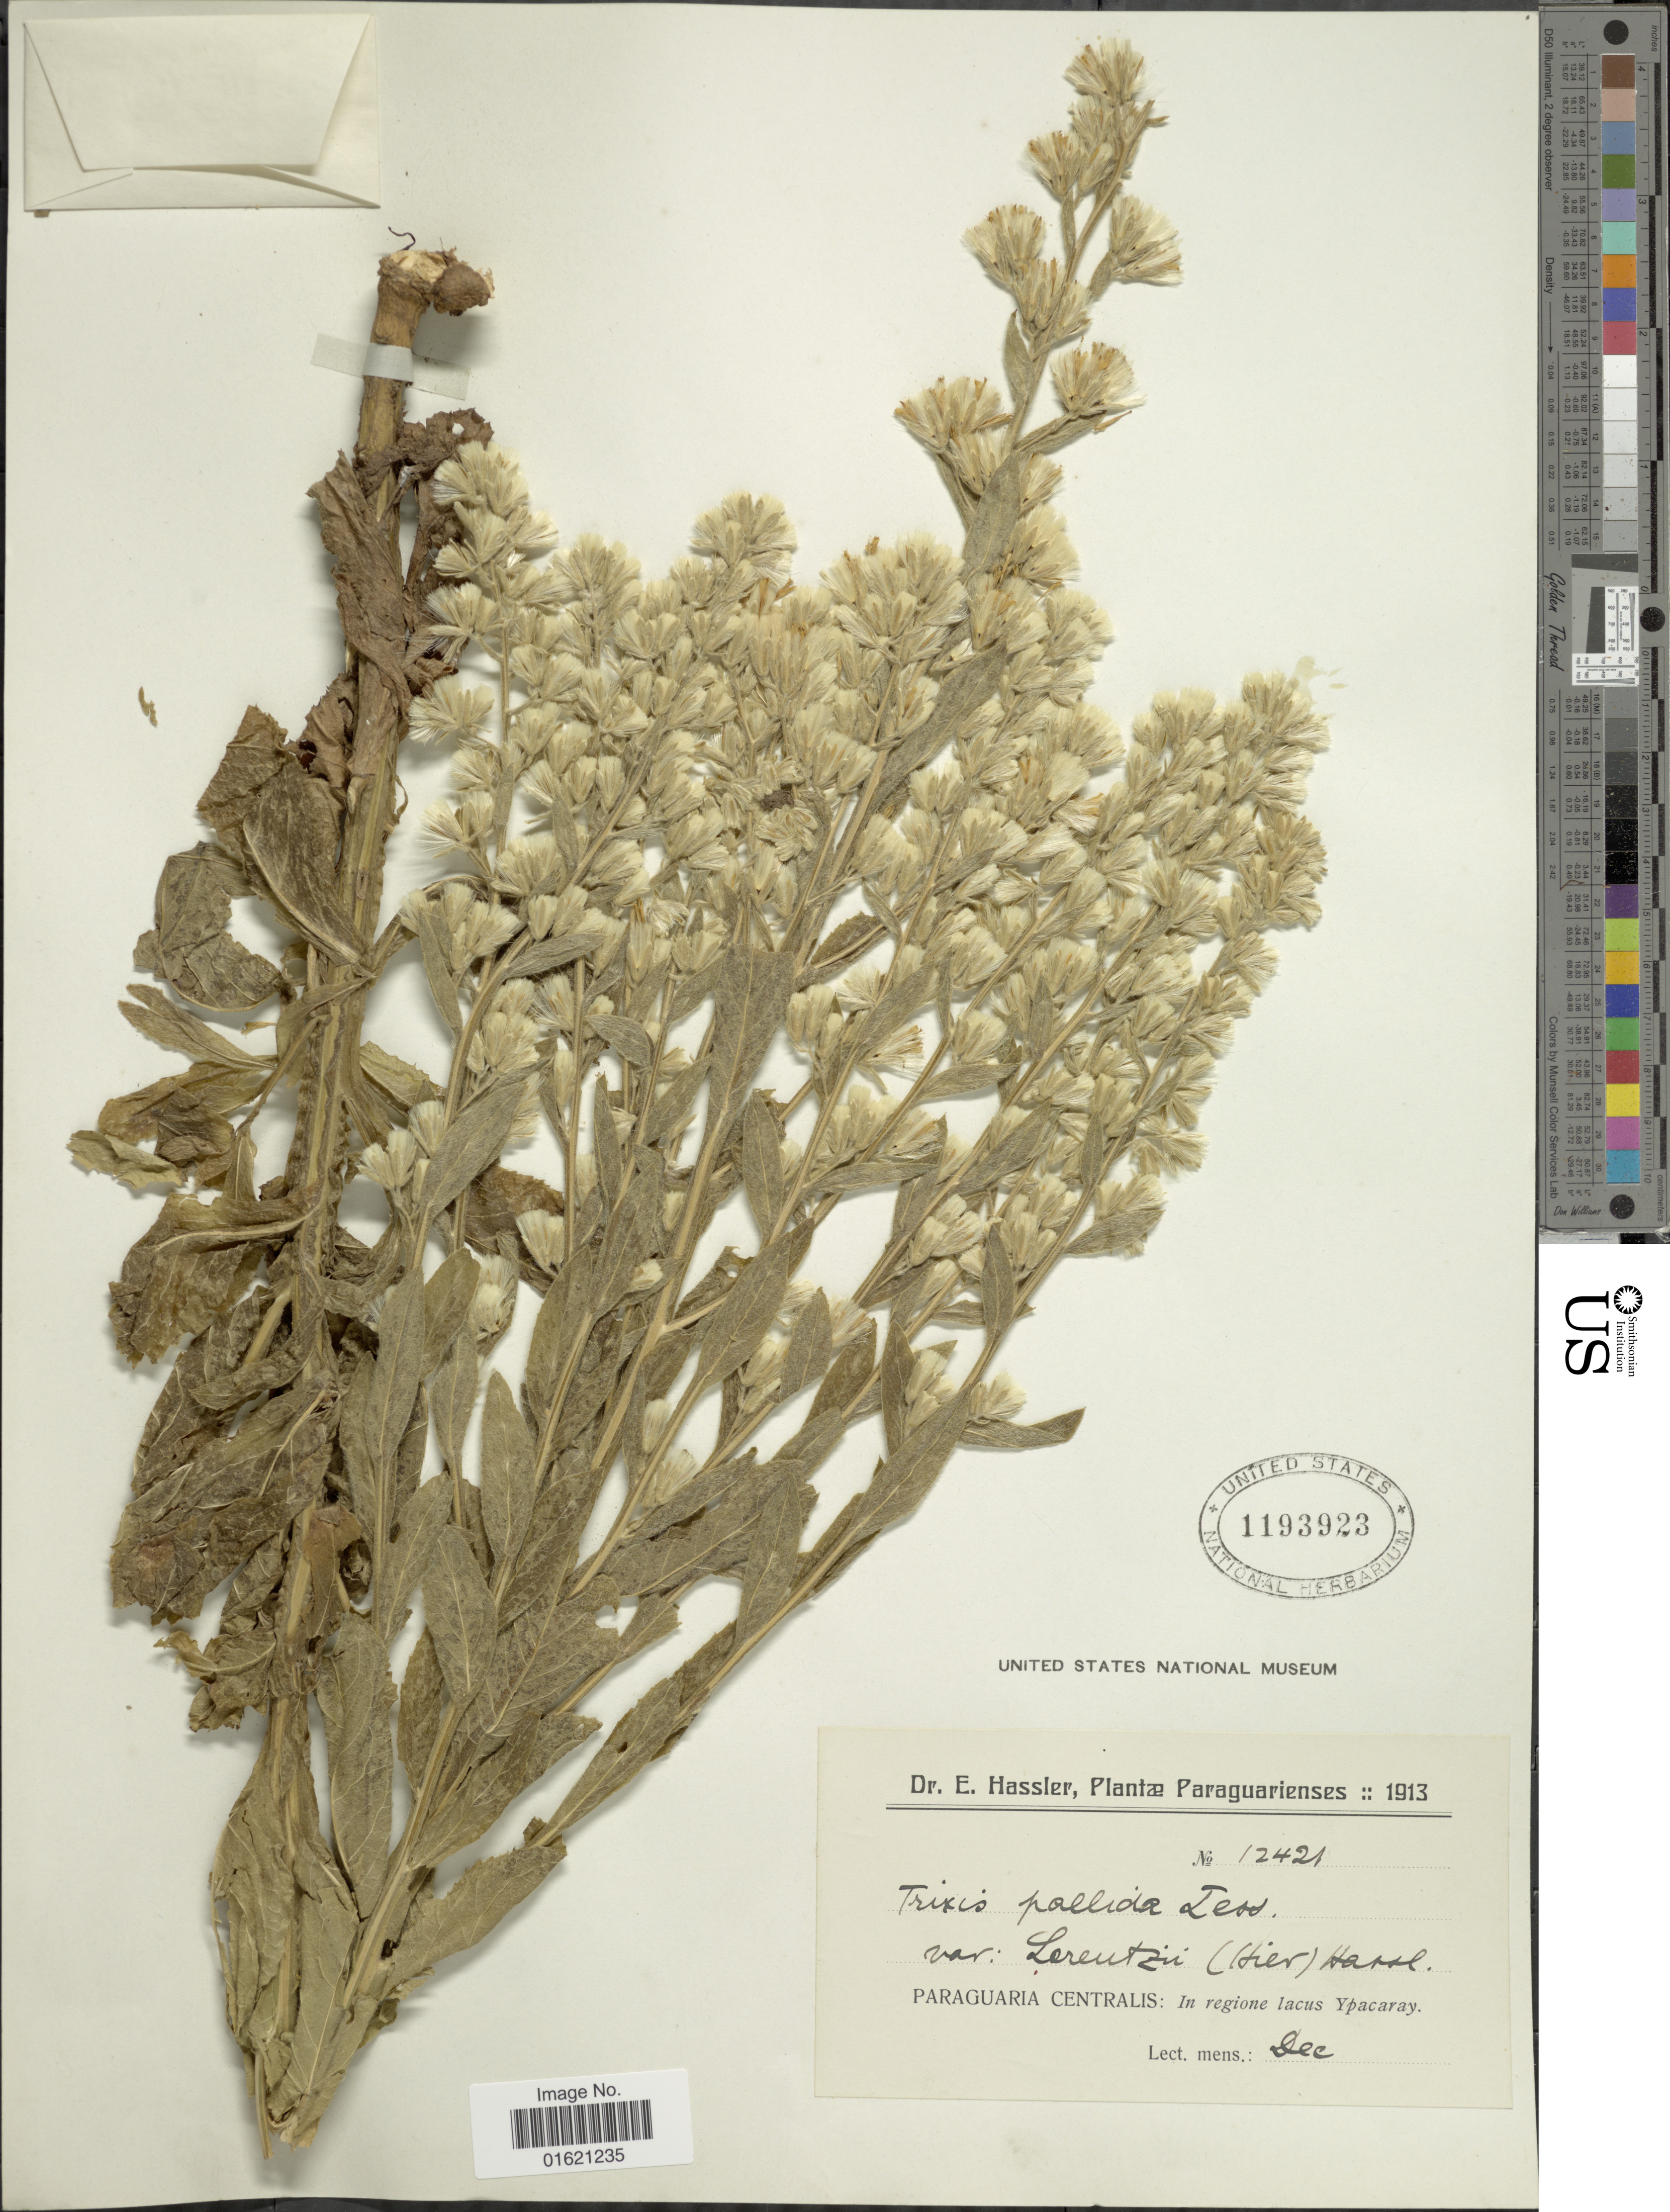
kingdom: Plantae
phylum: Tracheophyta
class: Magnoliopsida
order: Asterales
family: Asteraceae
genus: Trixis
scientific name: Trixis pallida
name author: Less.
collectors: E. Hassler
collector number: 12421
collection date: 1913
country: Paraguay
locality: Paraguaria Centralis: in regione lacus Ypacaray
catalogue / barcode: US 1193923